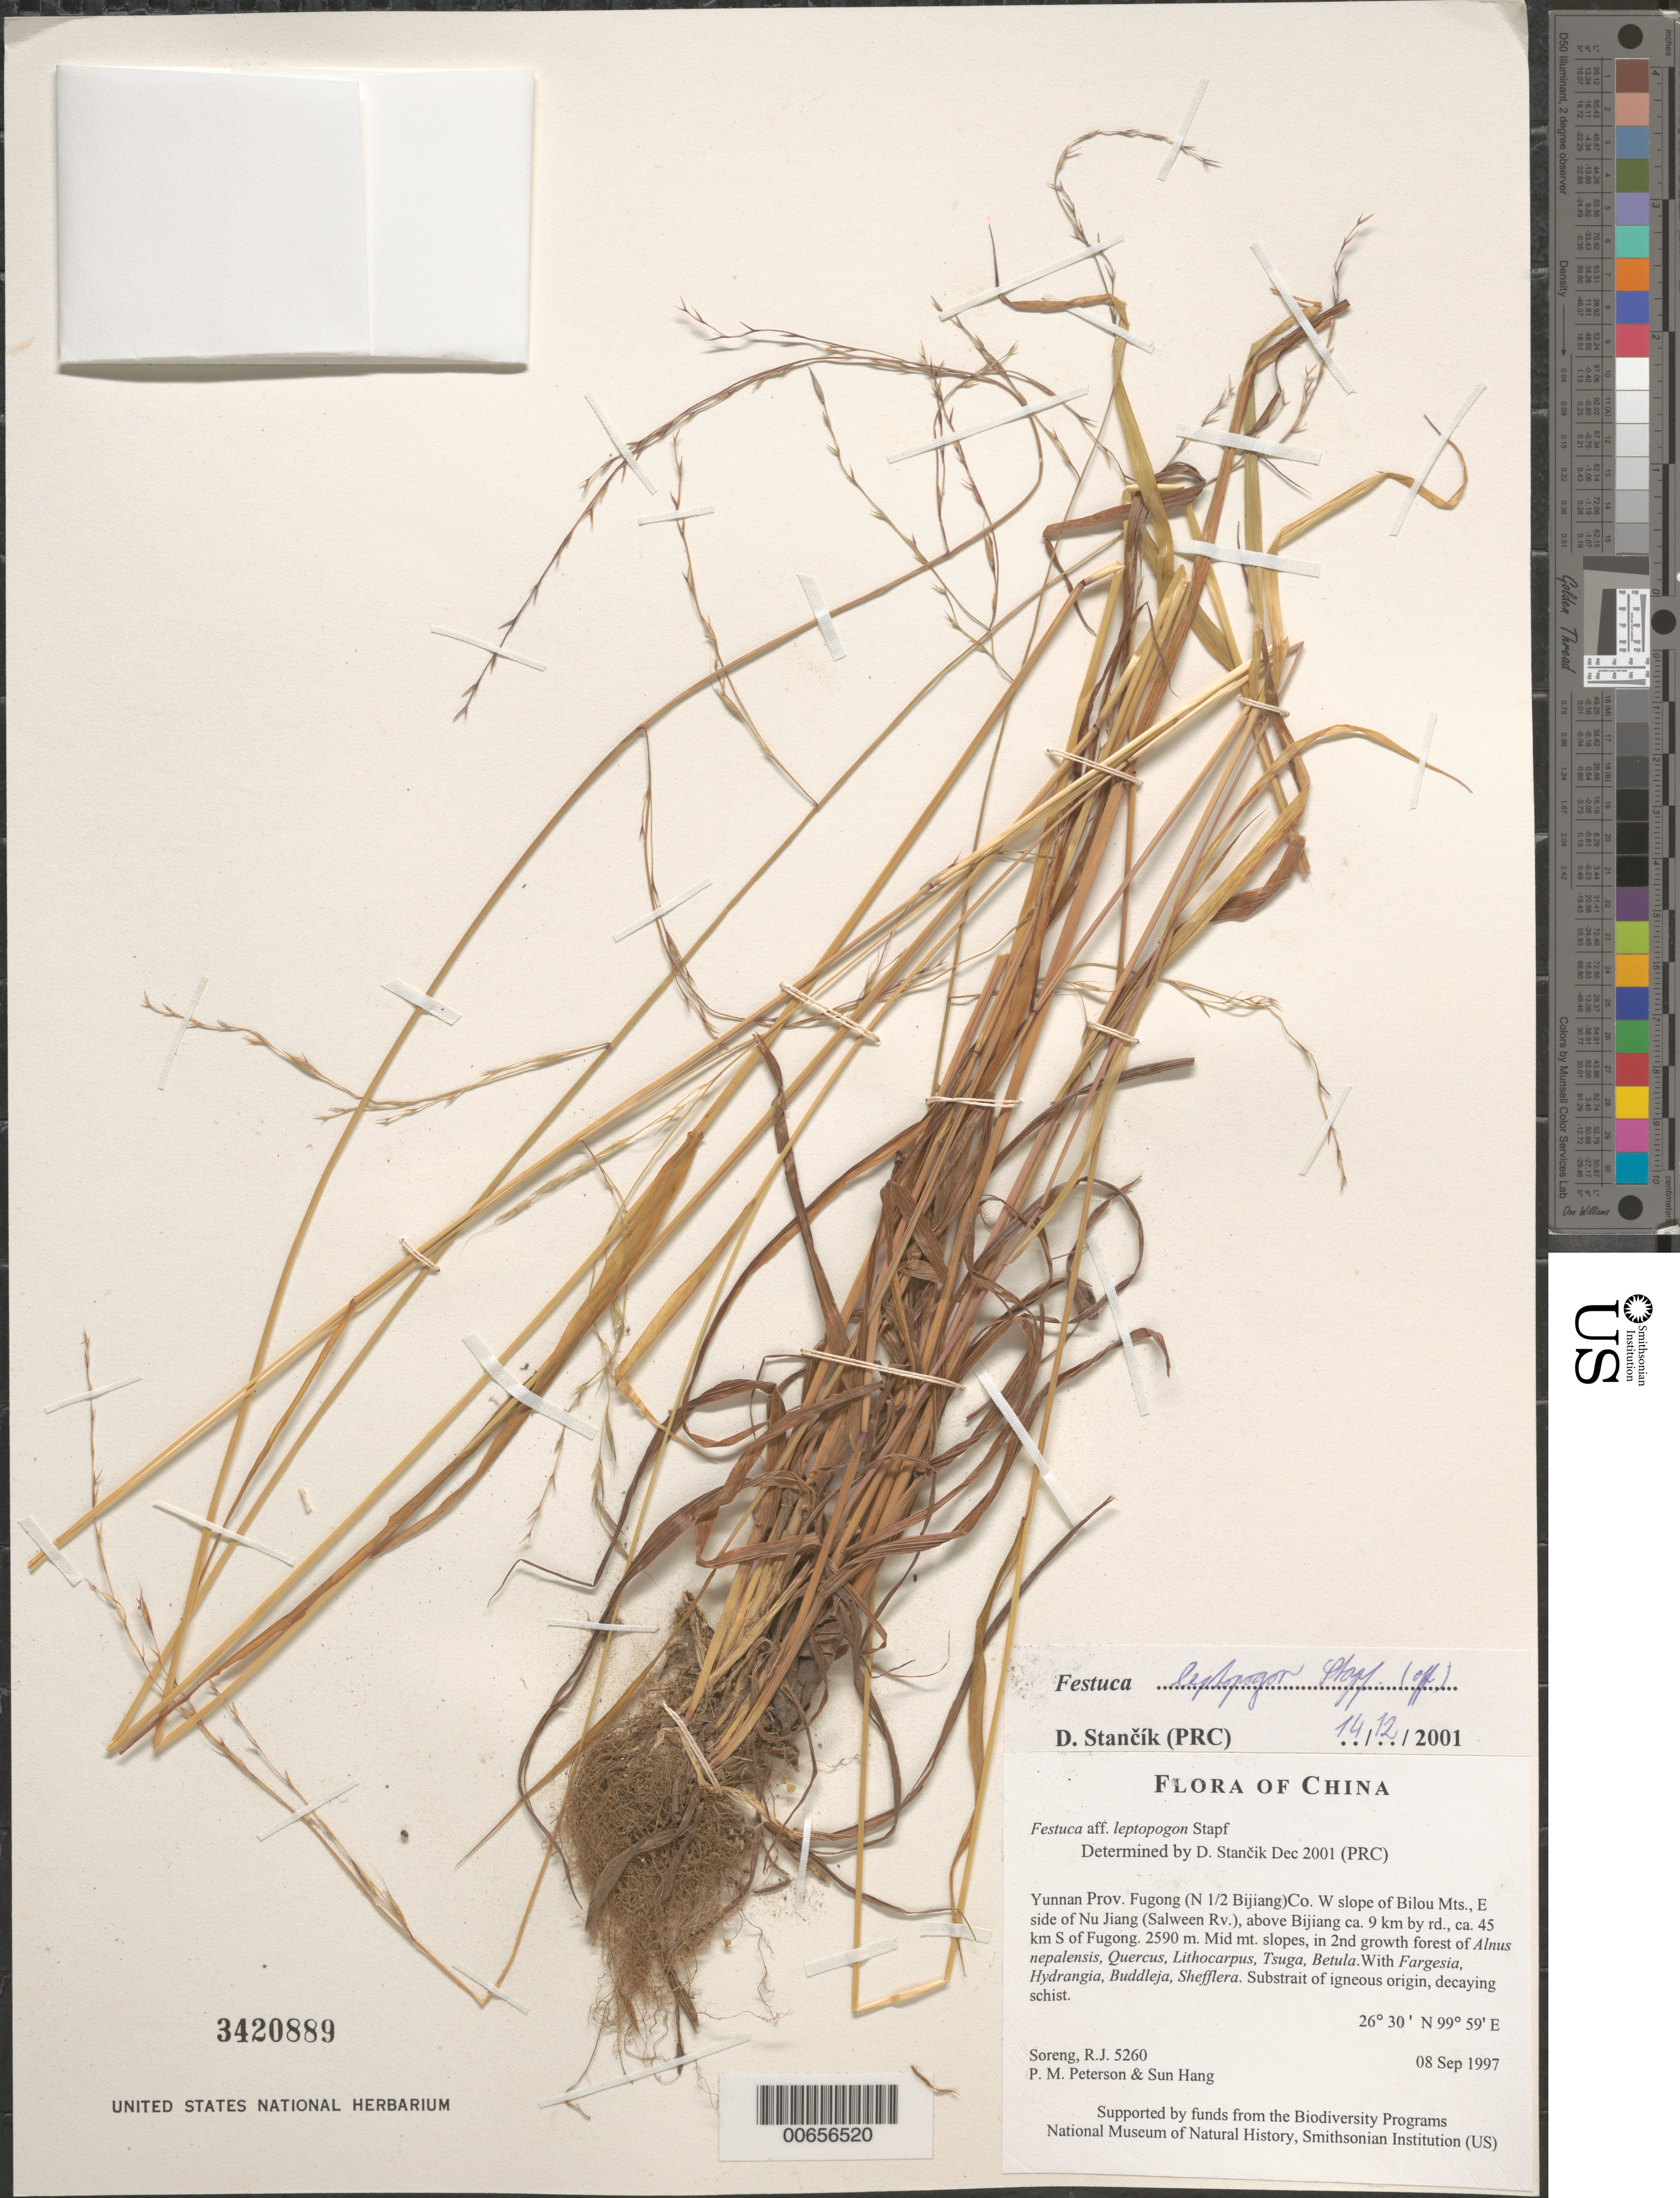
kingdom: Plantae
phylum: Tracheophyta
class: Liliopsida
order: Poales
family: Poaceae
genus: Festuca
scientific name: Festuca leptopogon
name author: Stapf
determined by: Stancik, D.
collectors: R. J. Soreng, P. M. Peterson & Sun Hang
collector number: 5260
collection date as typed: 08 Sep 1997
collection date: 1997-09-08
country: China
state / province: Yunnan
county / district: Fugong (N 1/2 Bijiang)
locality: W slope of Bilou Mts., E side of Nu Jiang (Salween Rv.), above Bijiang ca. 9 km by rd., ca. 45 km S of Fugong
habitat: Mid mt. slopes, in 2nd growth forest of Alnus nepalensis, Quercus, Lithocarpus, Tsuga, Betula.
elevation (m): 2590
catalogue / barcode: US 3420889